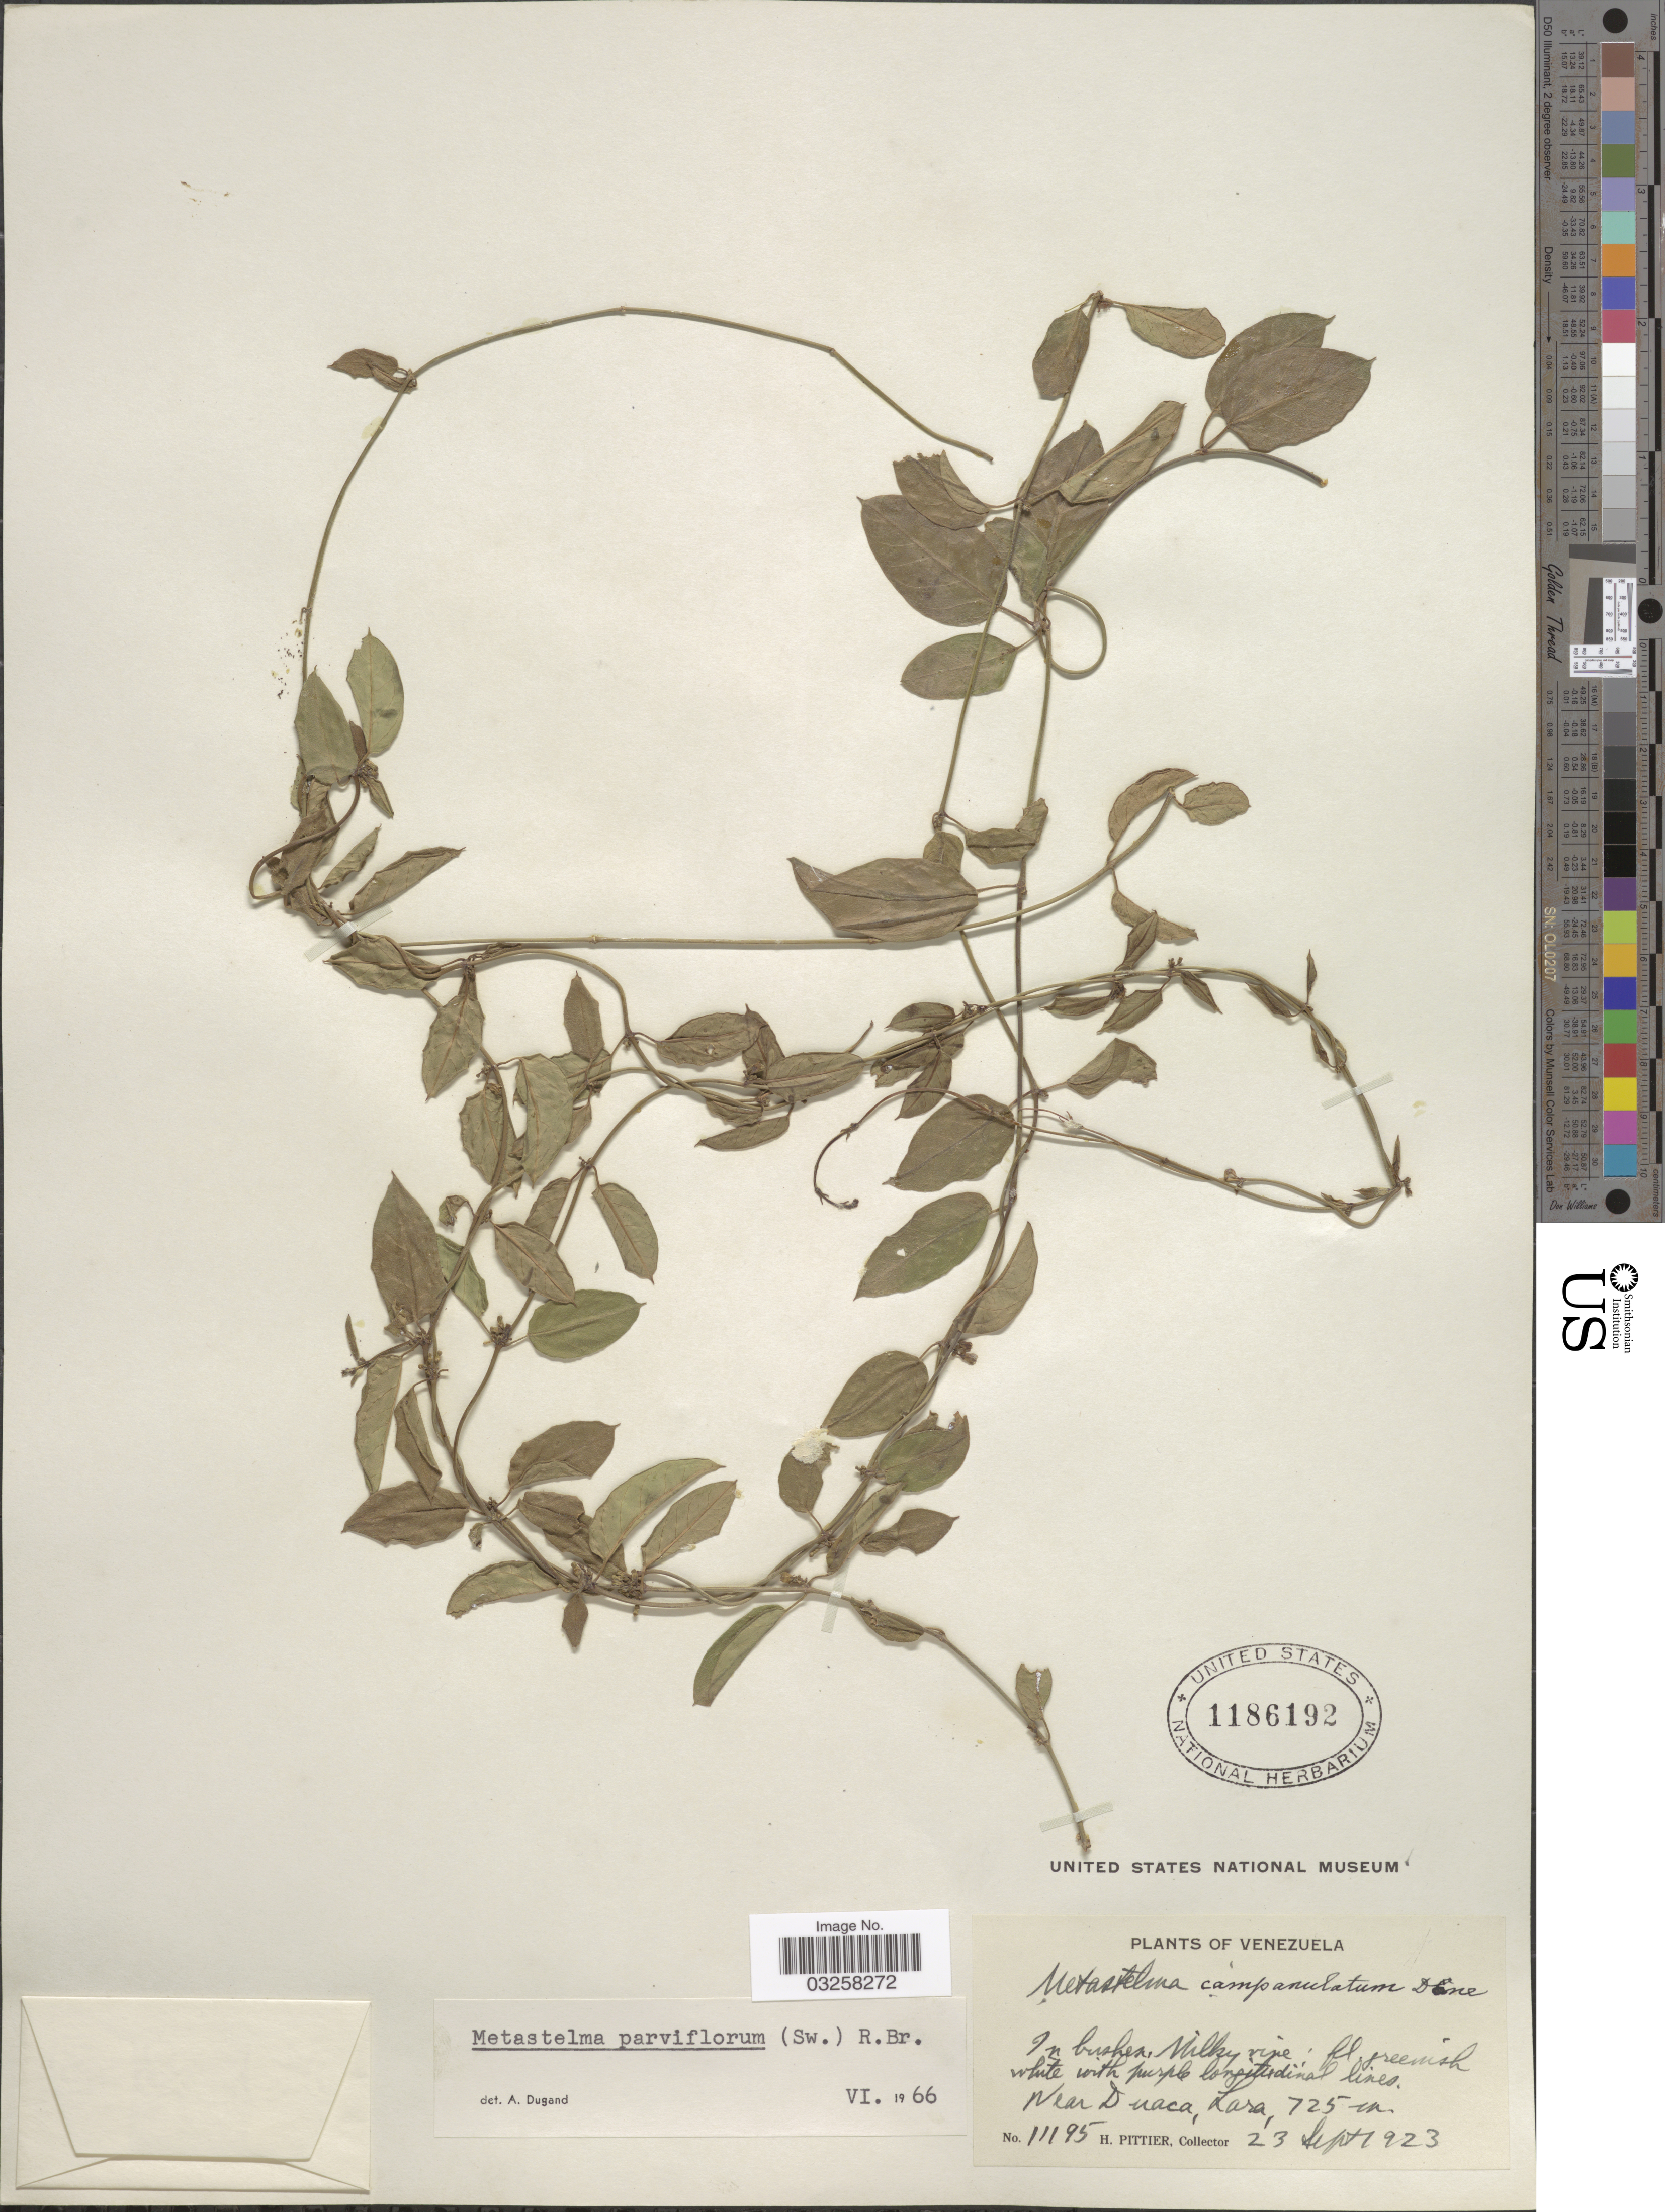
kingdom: Plantae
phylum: Tracheophyta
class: Magnoliopsida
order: Gentianales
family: Apocynaceae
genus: Metastelma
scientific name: Metastelma parviflorum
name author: (Sw.) Schult.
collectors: H. F. Pittier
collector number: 11195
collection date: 1923-09-23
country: Venezuela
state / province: Lara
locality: Near Duaca.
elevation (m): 725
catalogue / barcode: US 1186192